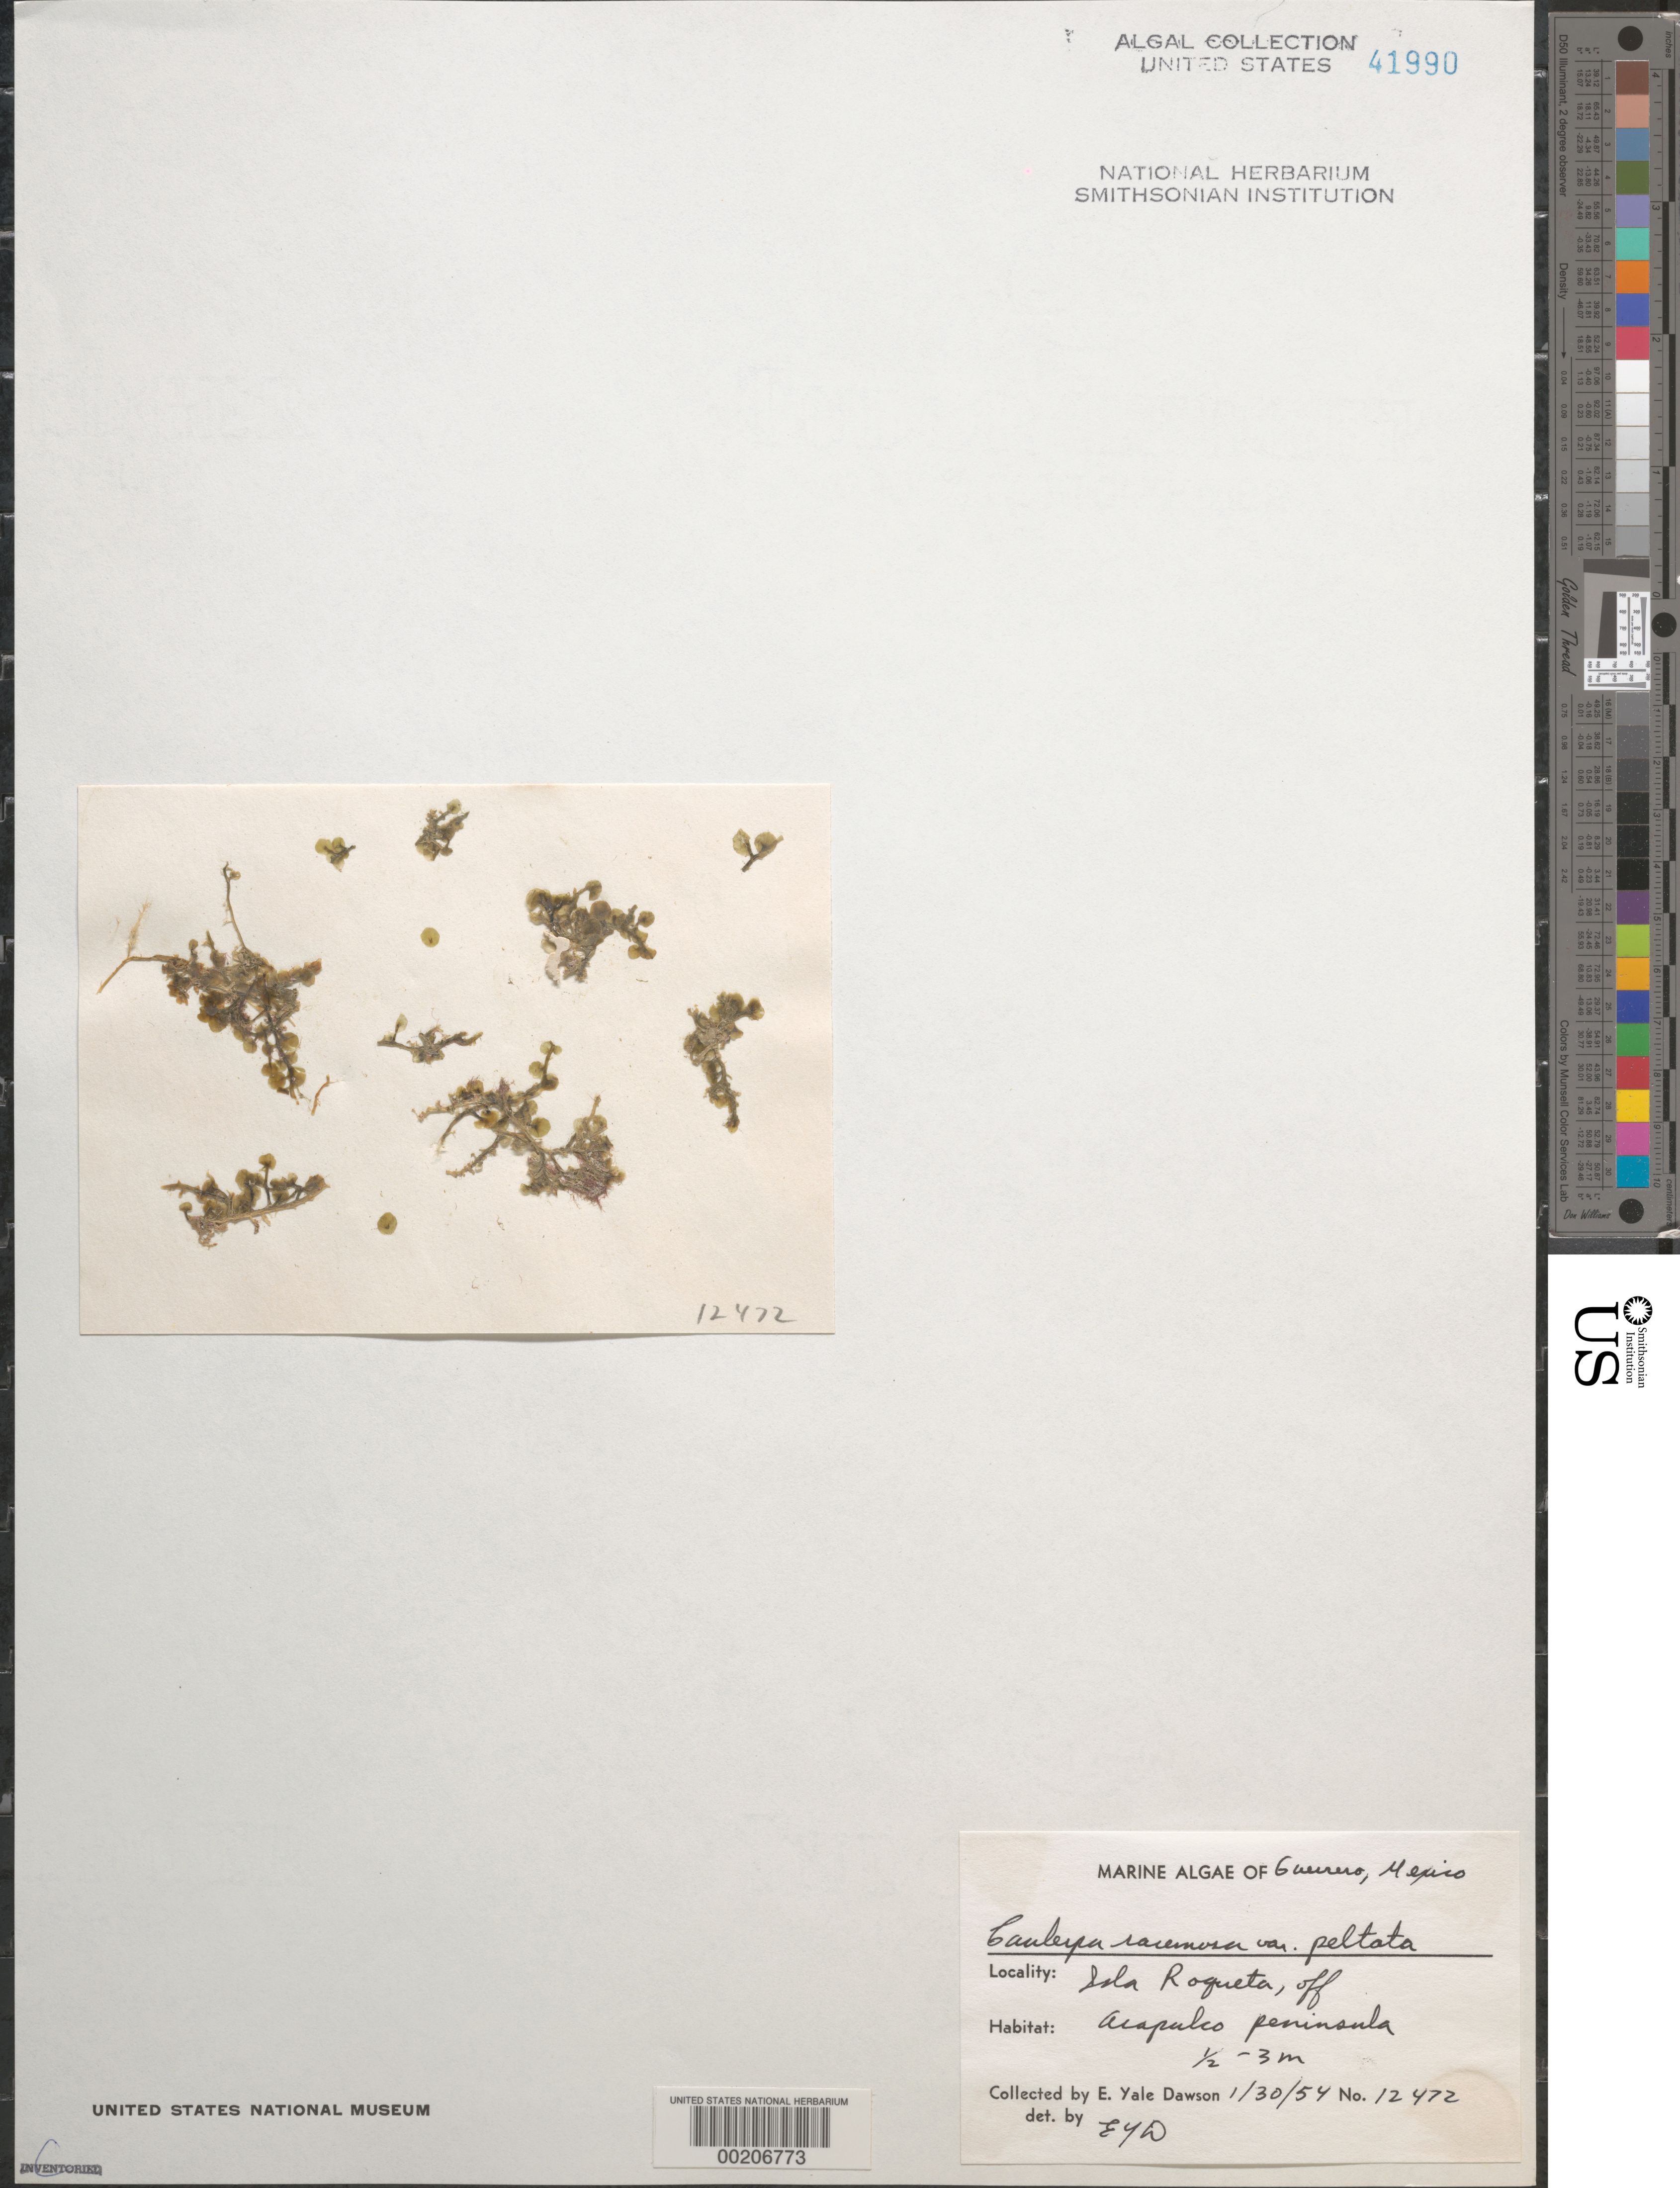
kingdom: Plantae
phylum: Chlorophyta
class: Ulvophyceae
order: Bryopsidales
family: Caulerpaceae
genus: Caulerpa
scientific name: Caulerpa racemosa var. peltata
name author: (J.V.Lamouroux) Eubank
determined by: Dawson, E. Y.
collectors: E. Y. Dawson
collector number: EYD 12472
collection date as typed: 30 Jan 1954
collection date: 1954-01-30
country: Mexico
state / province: Guerrero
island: Isla Roqueta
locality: Off Acapulco Peninsula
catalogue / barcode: US 41990